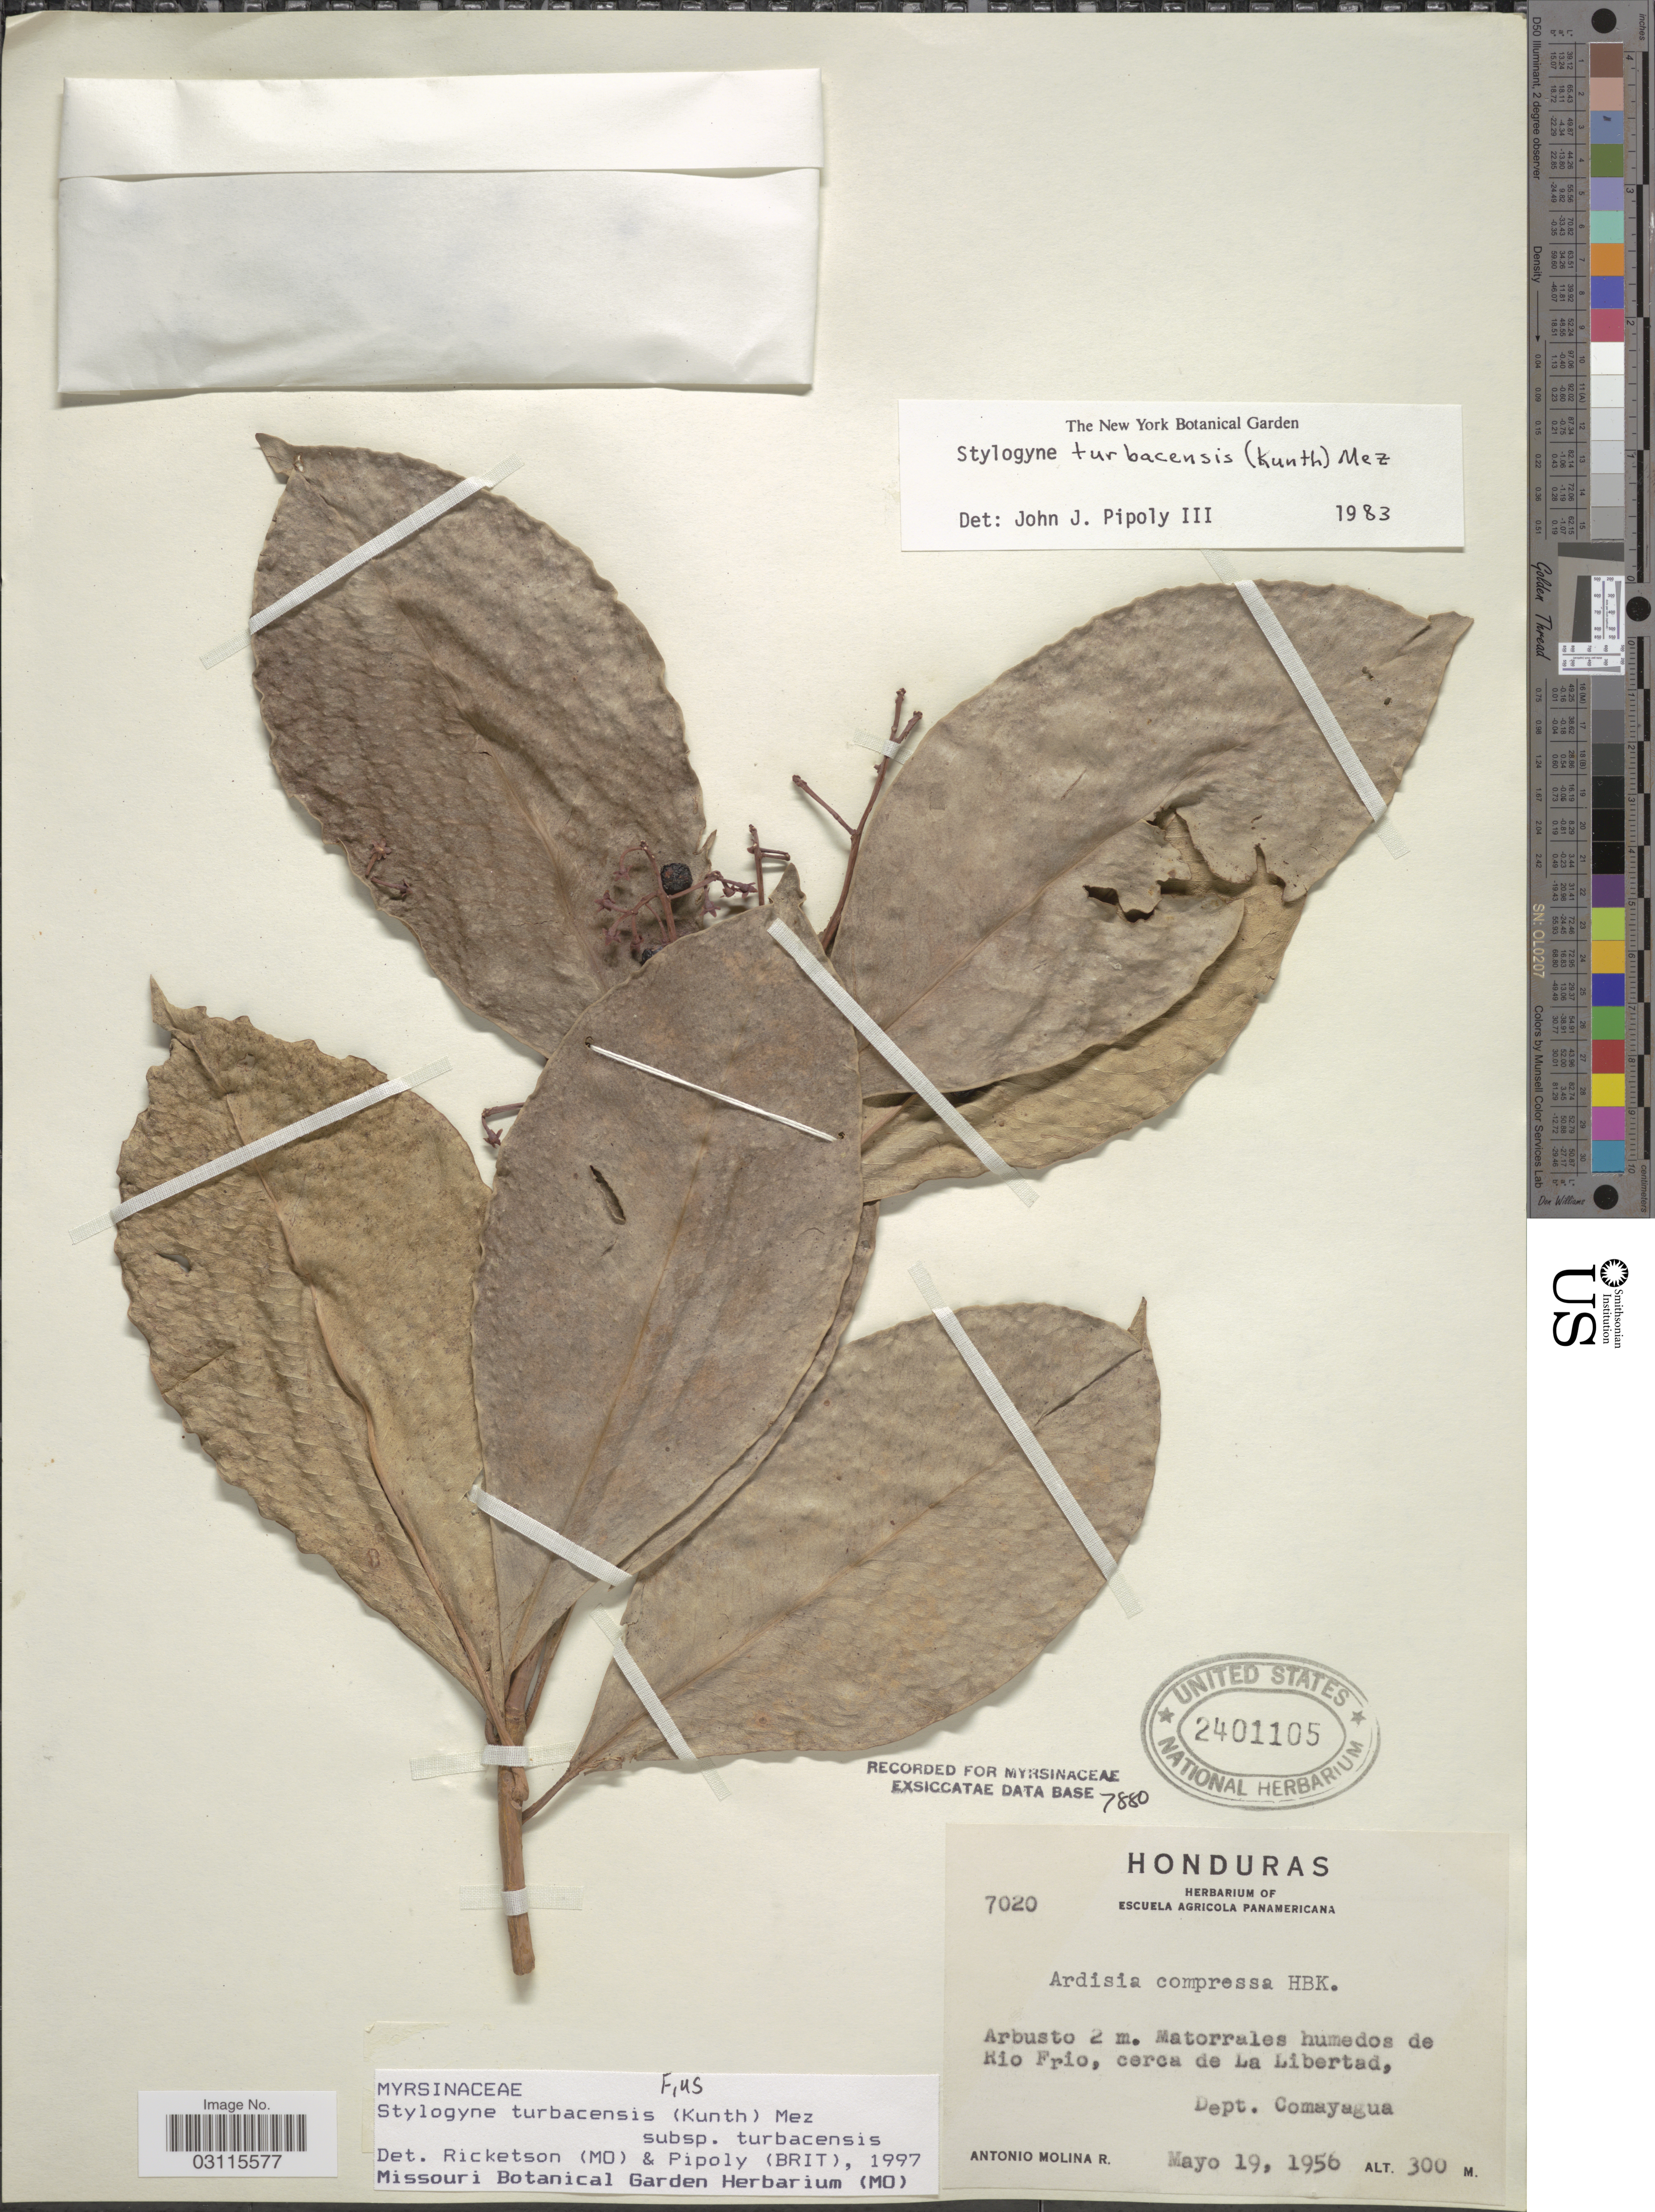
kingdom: Plantae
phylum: Tracheophyta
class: Magnoliopsida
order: Ericales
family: Primulaceae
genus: Stylogyne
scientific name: Stylogyne turbacensis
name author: (Kunth) Mez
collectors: A. Molina R.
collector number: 7020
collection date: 1956-05-19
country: Honduras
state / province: Comayagua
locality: Matorrales humedos de Rio Frio, cerca de La Libertad, Dept. Comayagua.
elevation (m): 300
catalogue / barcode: US 2401105